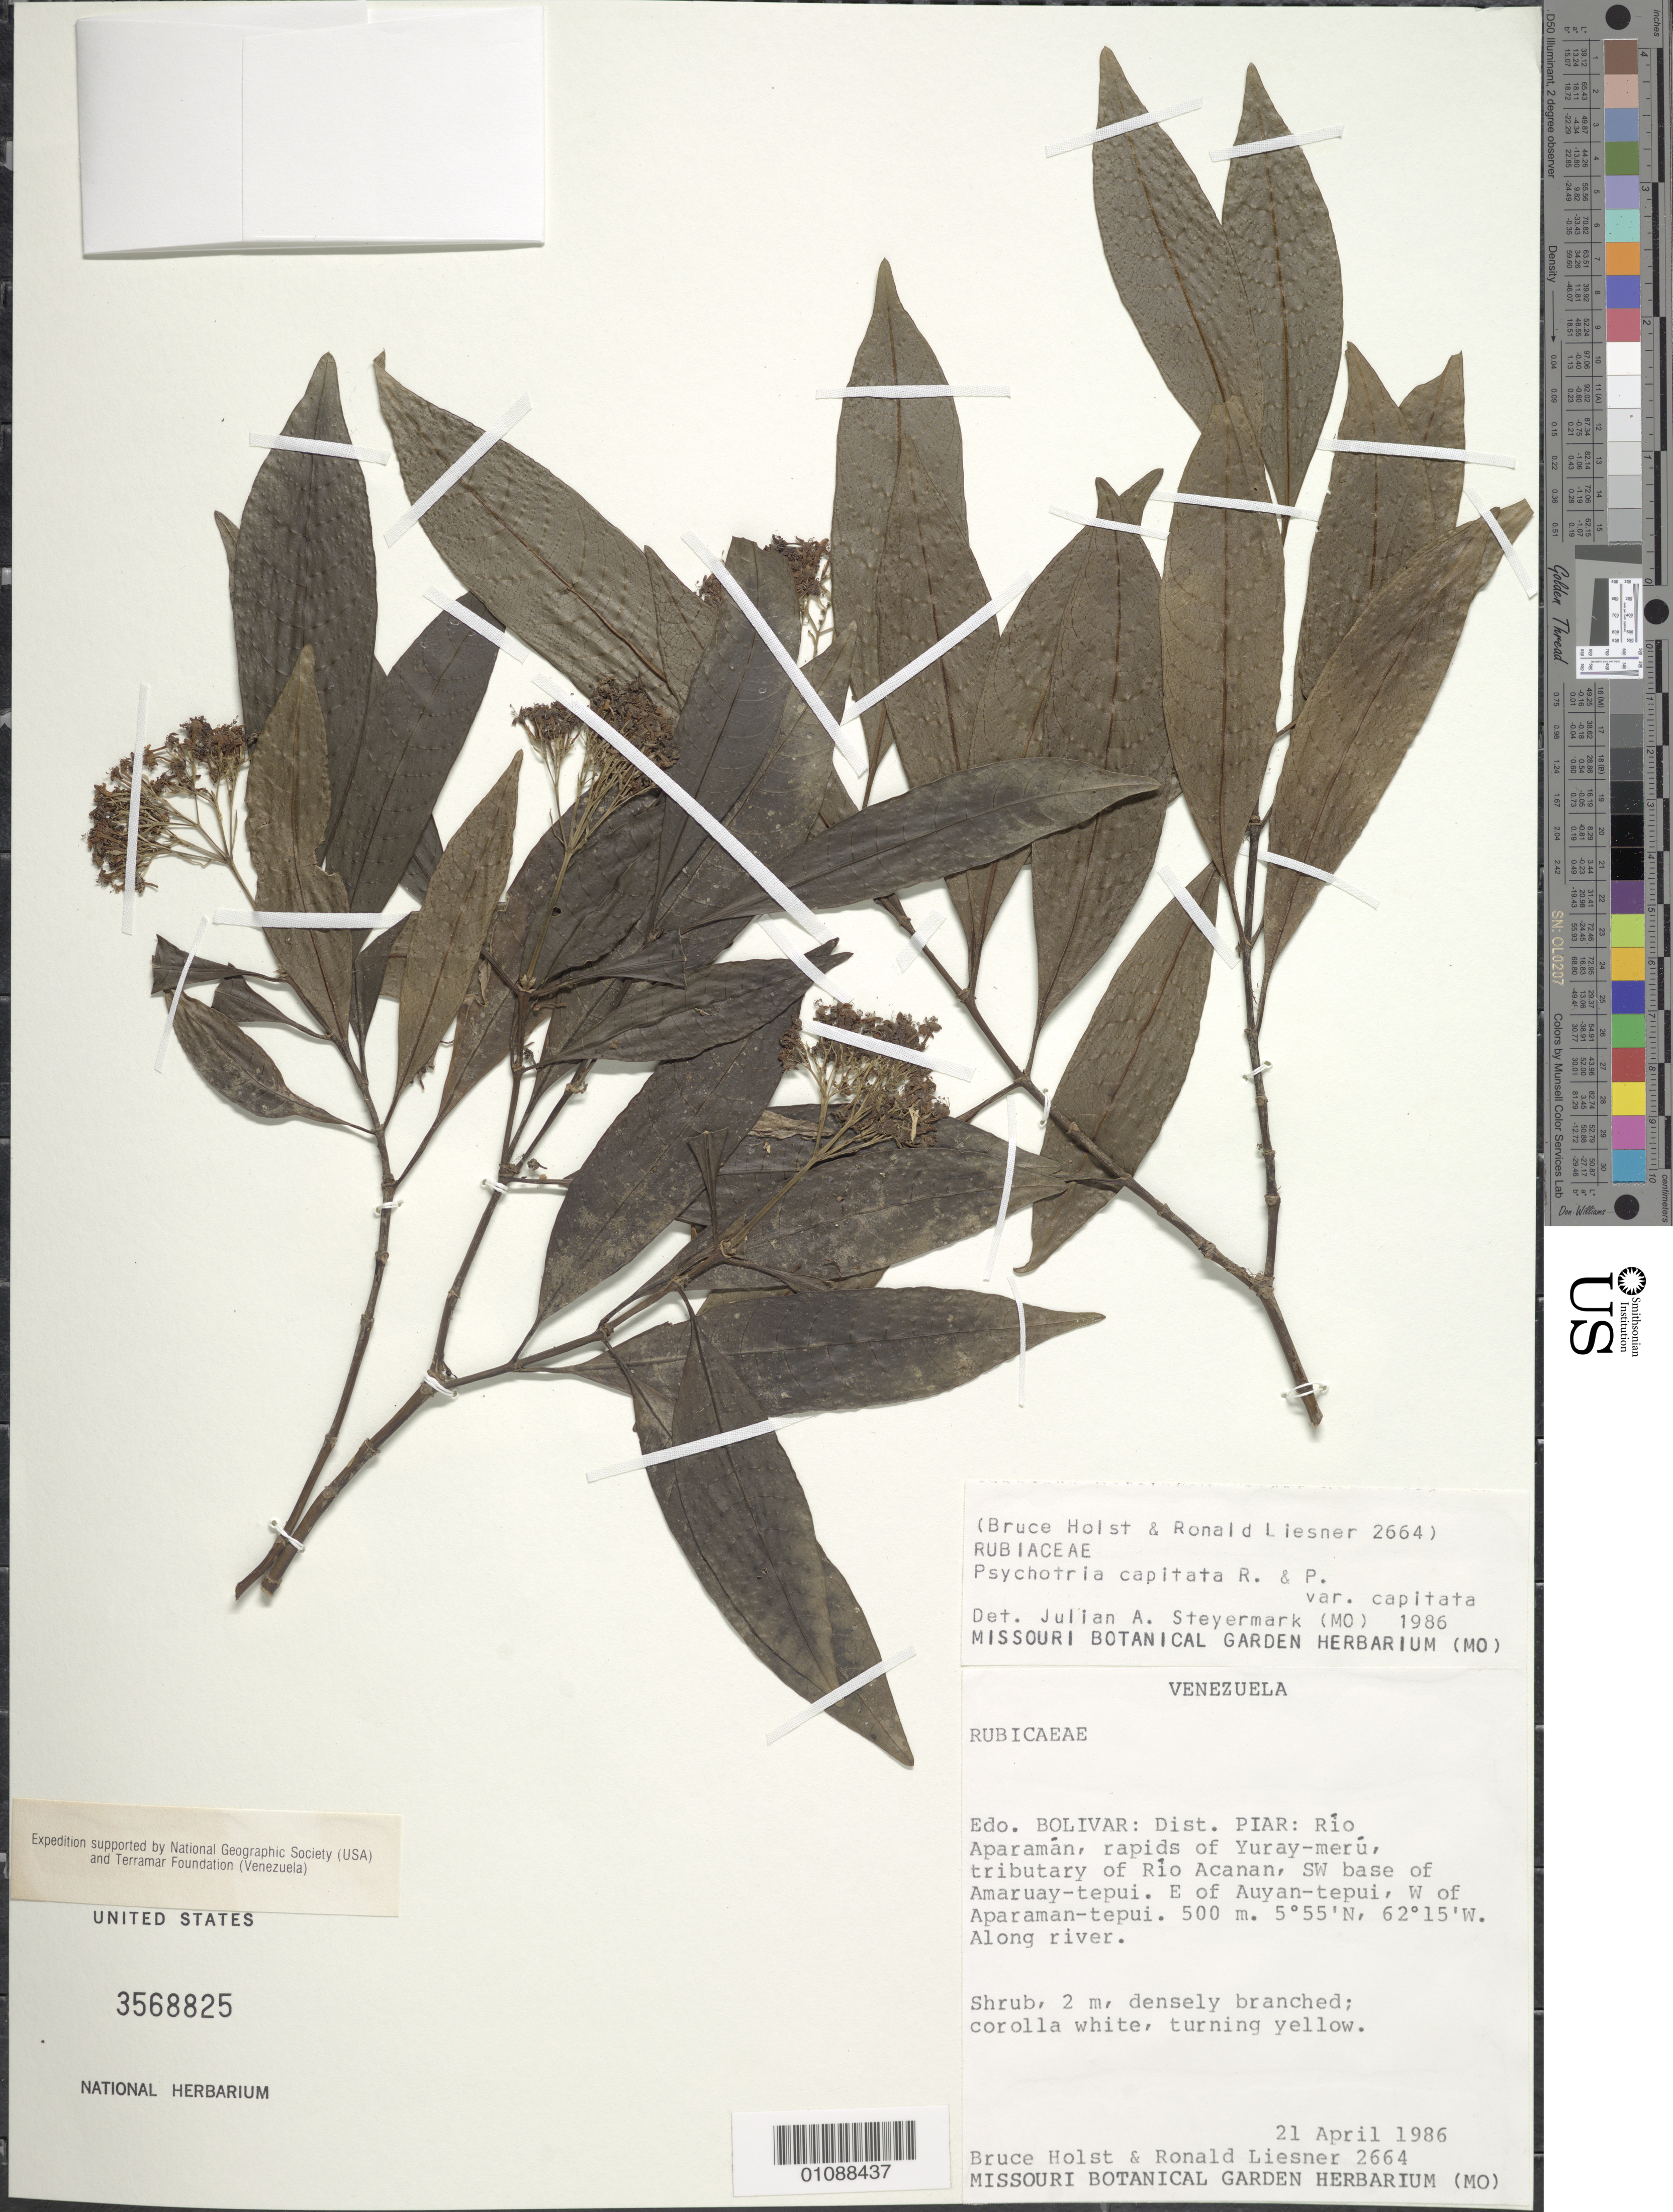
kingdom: Plantae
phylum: Tracheophyta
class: Magnoliopsida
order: Gentianales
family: Rubiaceae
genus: Psychotria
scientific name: Psychotria capitata var. capitata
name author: Ruiz & Pav.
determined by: Steyermark, Julian A., (VEN)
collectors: B. Holst & R. L. Liesner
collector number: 2664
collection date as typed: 21-Apr-86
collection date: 1986-04-21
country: Venezuela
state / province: Bolívar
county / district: Piar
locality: Río Aparaman, at rapids of Yuray-meru (trib of Río Acanan), SW base of Amaruay-tepuí, E of Auyan-tepuí, W of Aparaman-tepuí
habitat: Along river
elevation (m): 500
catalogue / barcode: US 3568825